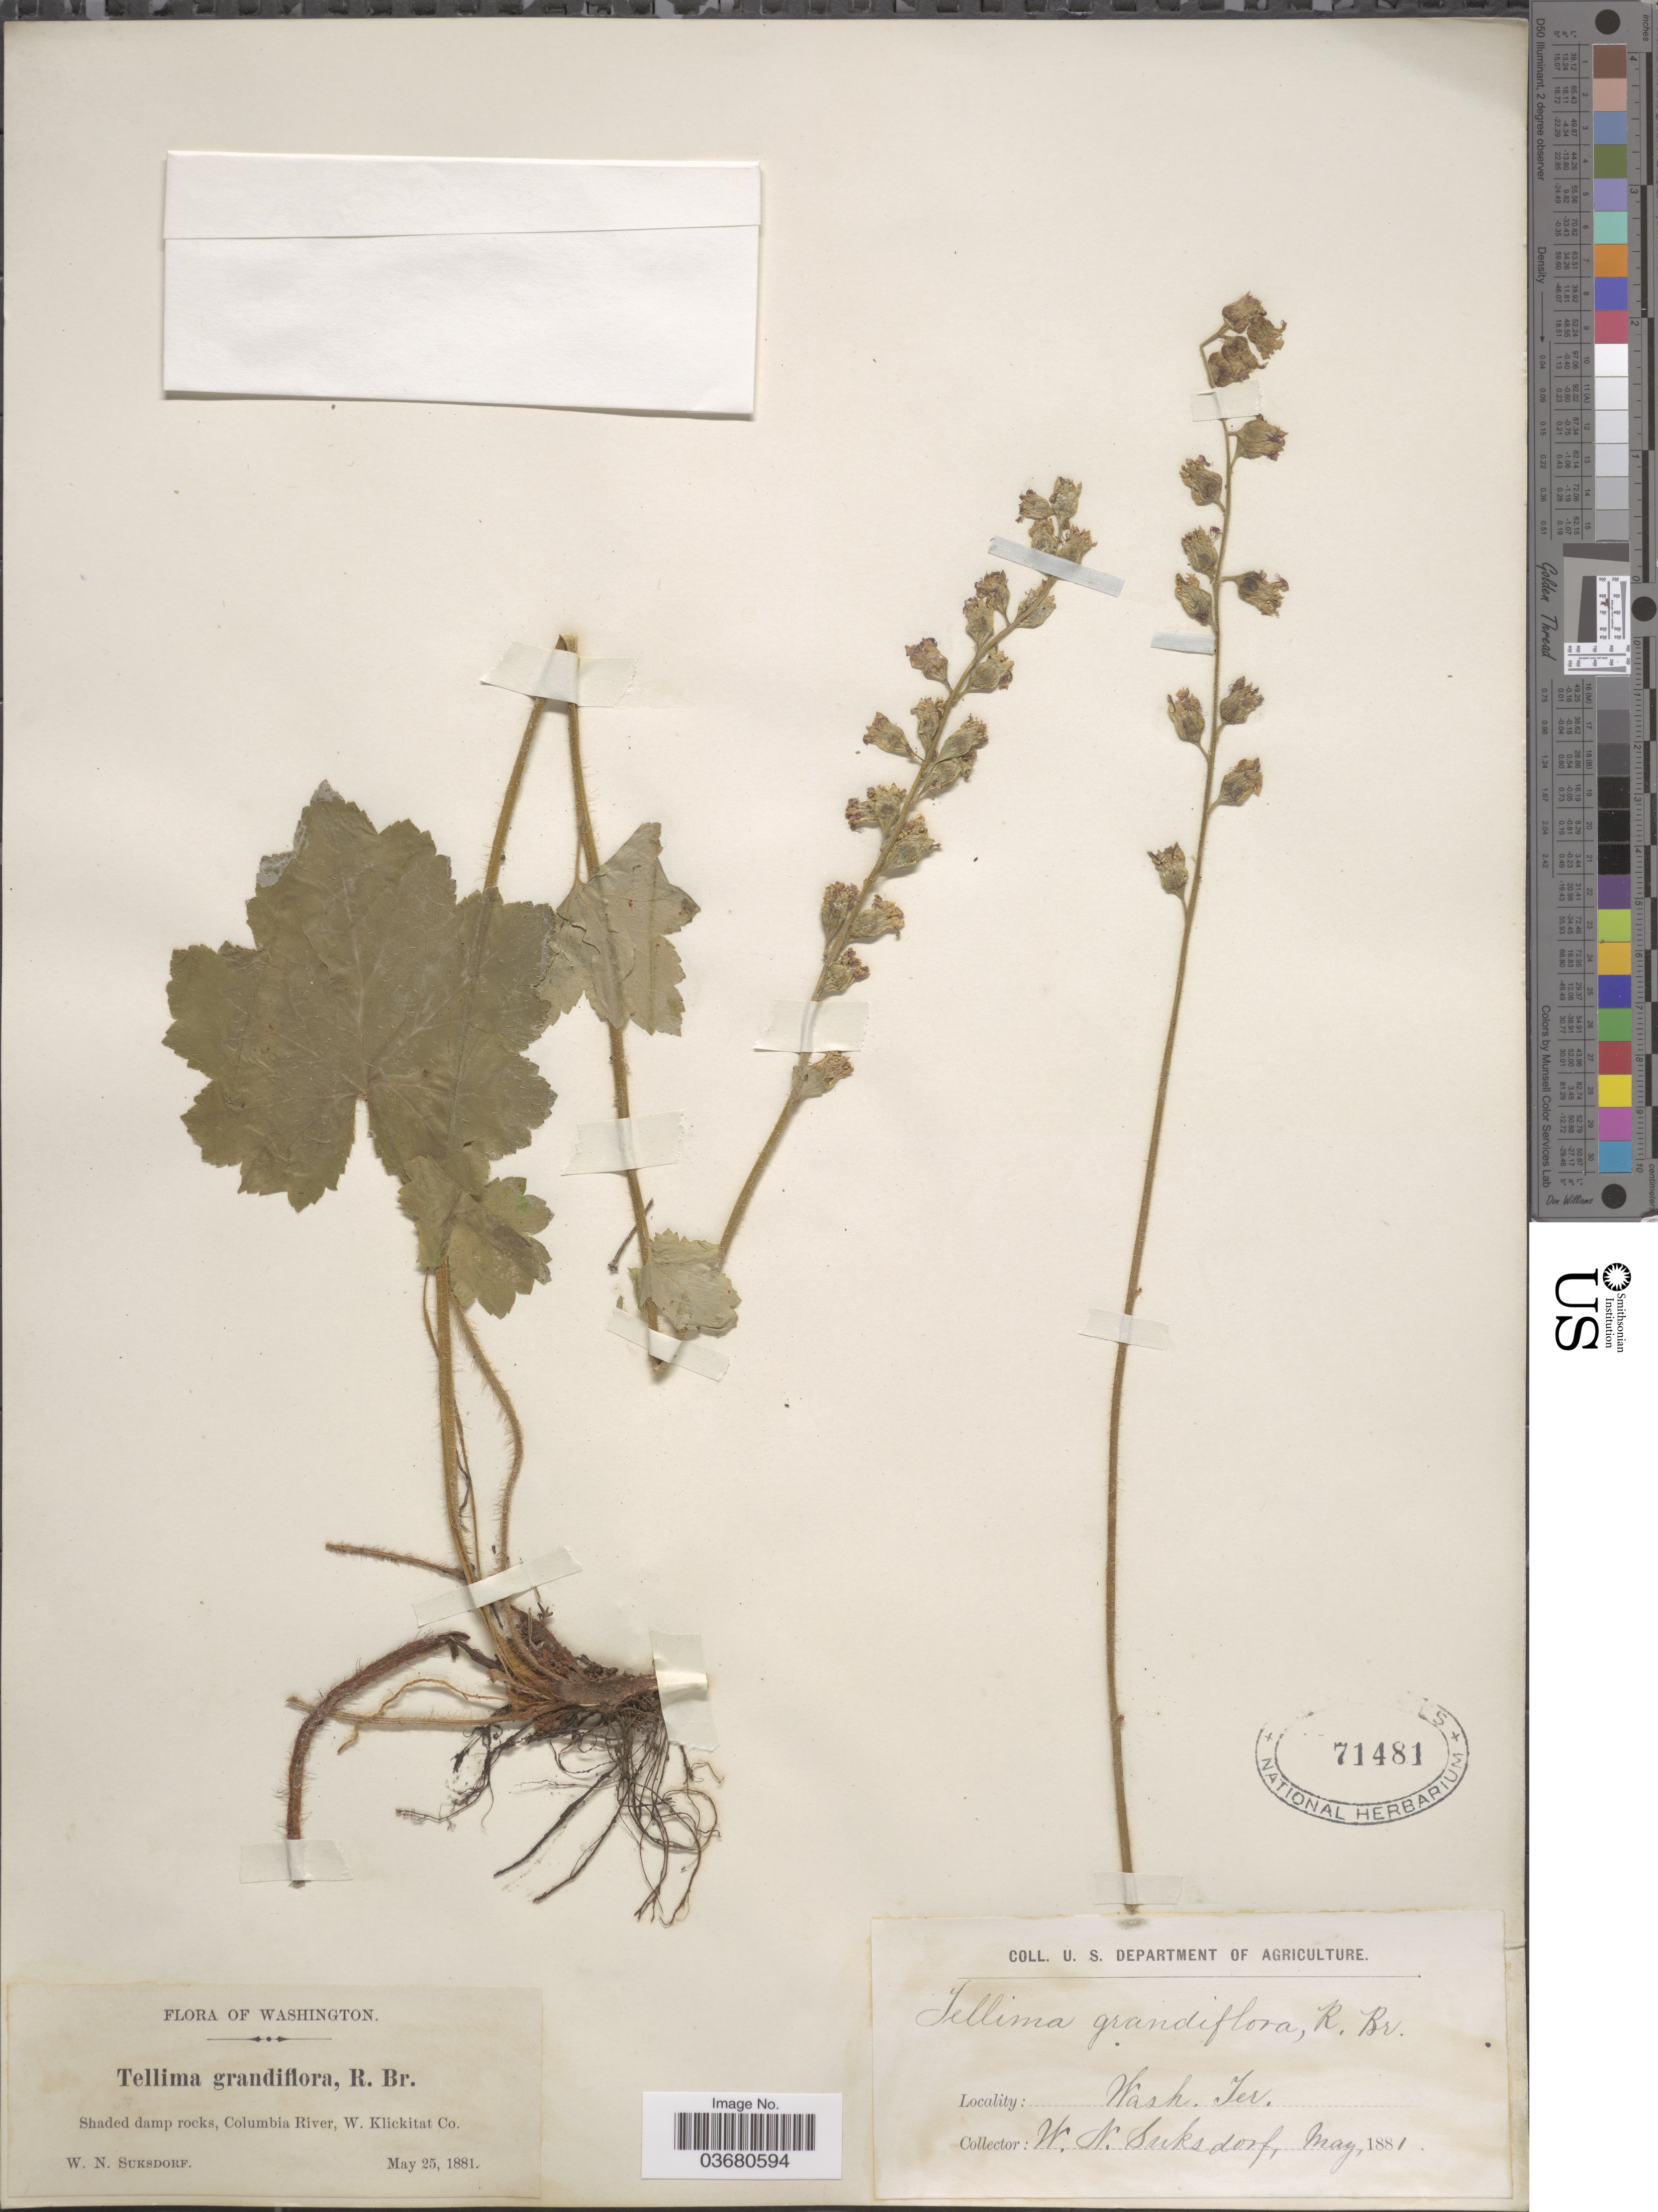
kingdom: Plantae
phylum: Tracheophyta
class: Magnoliopsida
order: Saxifragales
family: Saxifragaceae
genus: Tellima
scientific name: Tellima grandiflora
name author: (Pursh) Douglas ex Lindl.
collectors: W. N. Suksdorf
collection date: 1881-05-25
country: United States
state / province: Washington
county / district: Klickitat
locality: Wash. Ter. Shaded damp rocks, Columbia River, W. Klickitat Co.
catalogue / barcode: US 71481